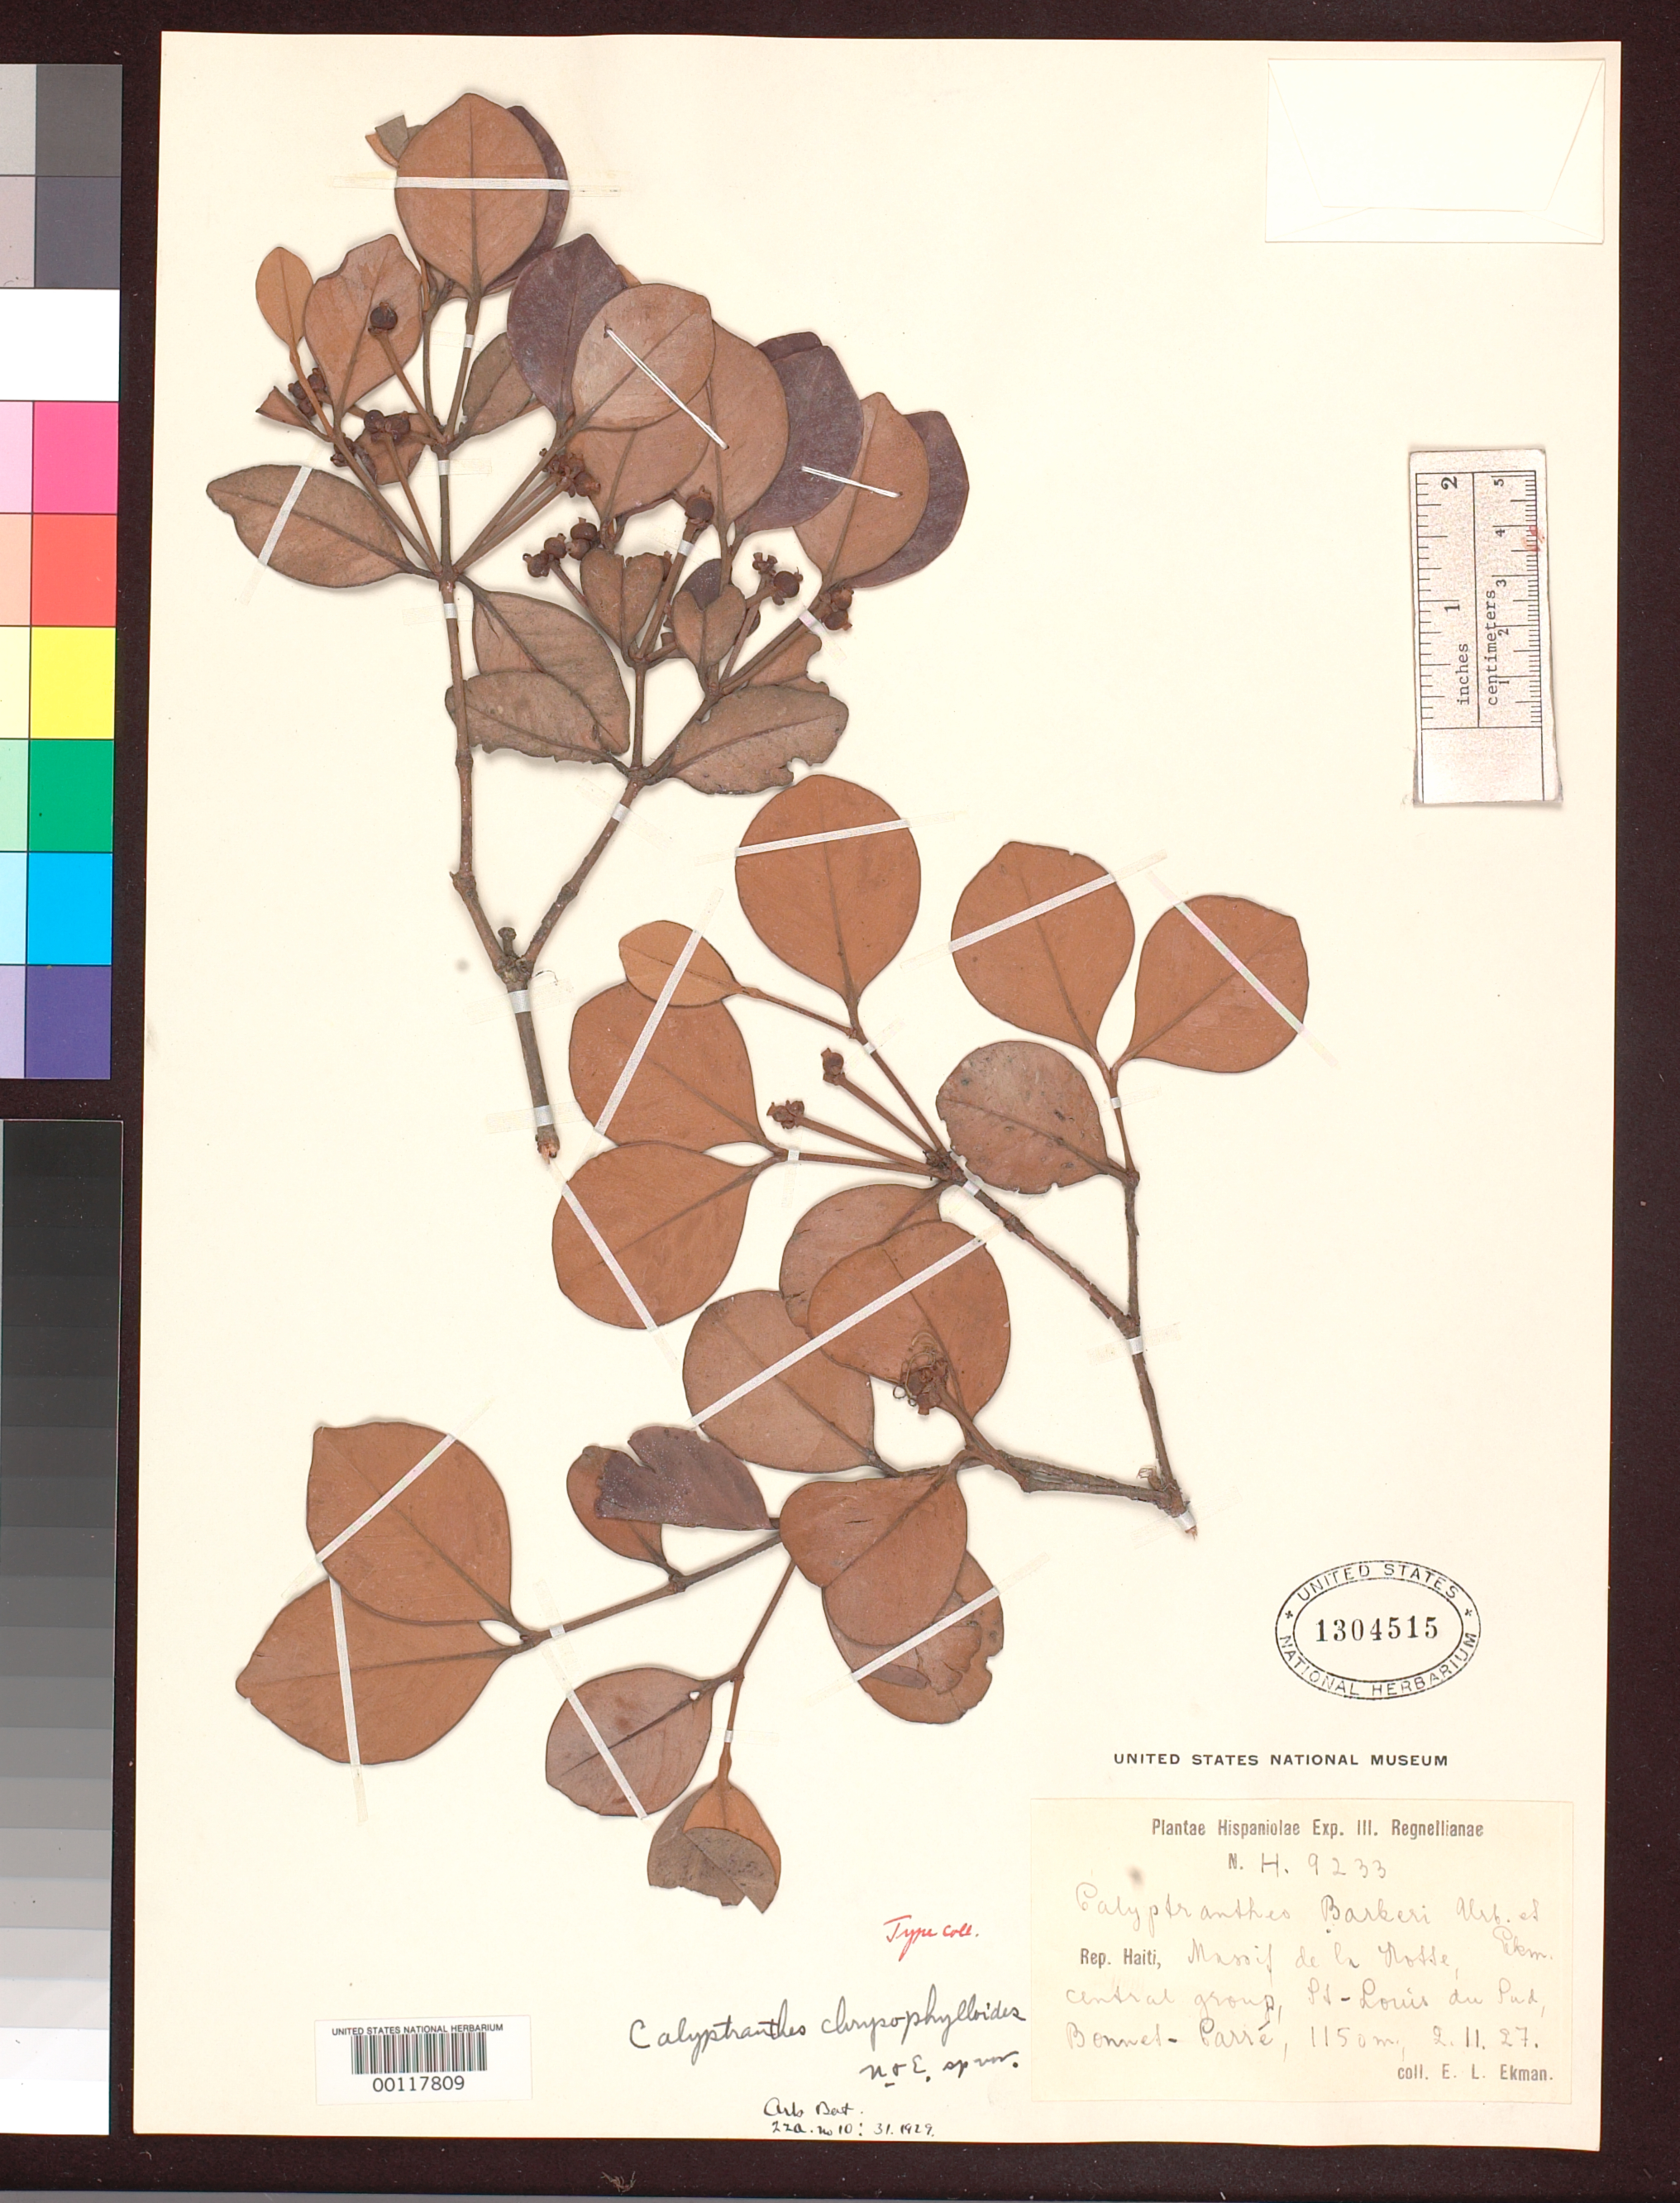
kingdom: Plantae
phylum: Tracheophyta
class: Magnoliopsida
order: Myrtales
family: Myrtaceae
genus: Calyptranthes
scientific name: Calyptranthes chrysophylloides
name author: Urb. & Ekman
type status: Isotype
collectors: E. L. Ekman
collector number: H 9233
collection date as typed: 02 Nov 1927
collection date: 1927-11-02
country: Haiti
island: Hispaniola Island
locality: Massif de La Hotte, St. Louis du Sud, Bonnet-Carre.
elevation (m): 1150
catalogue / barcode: US 1304515